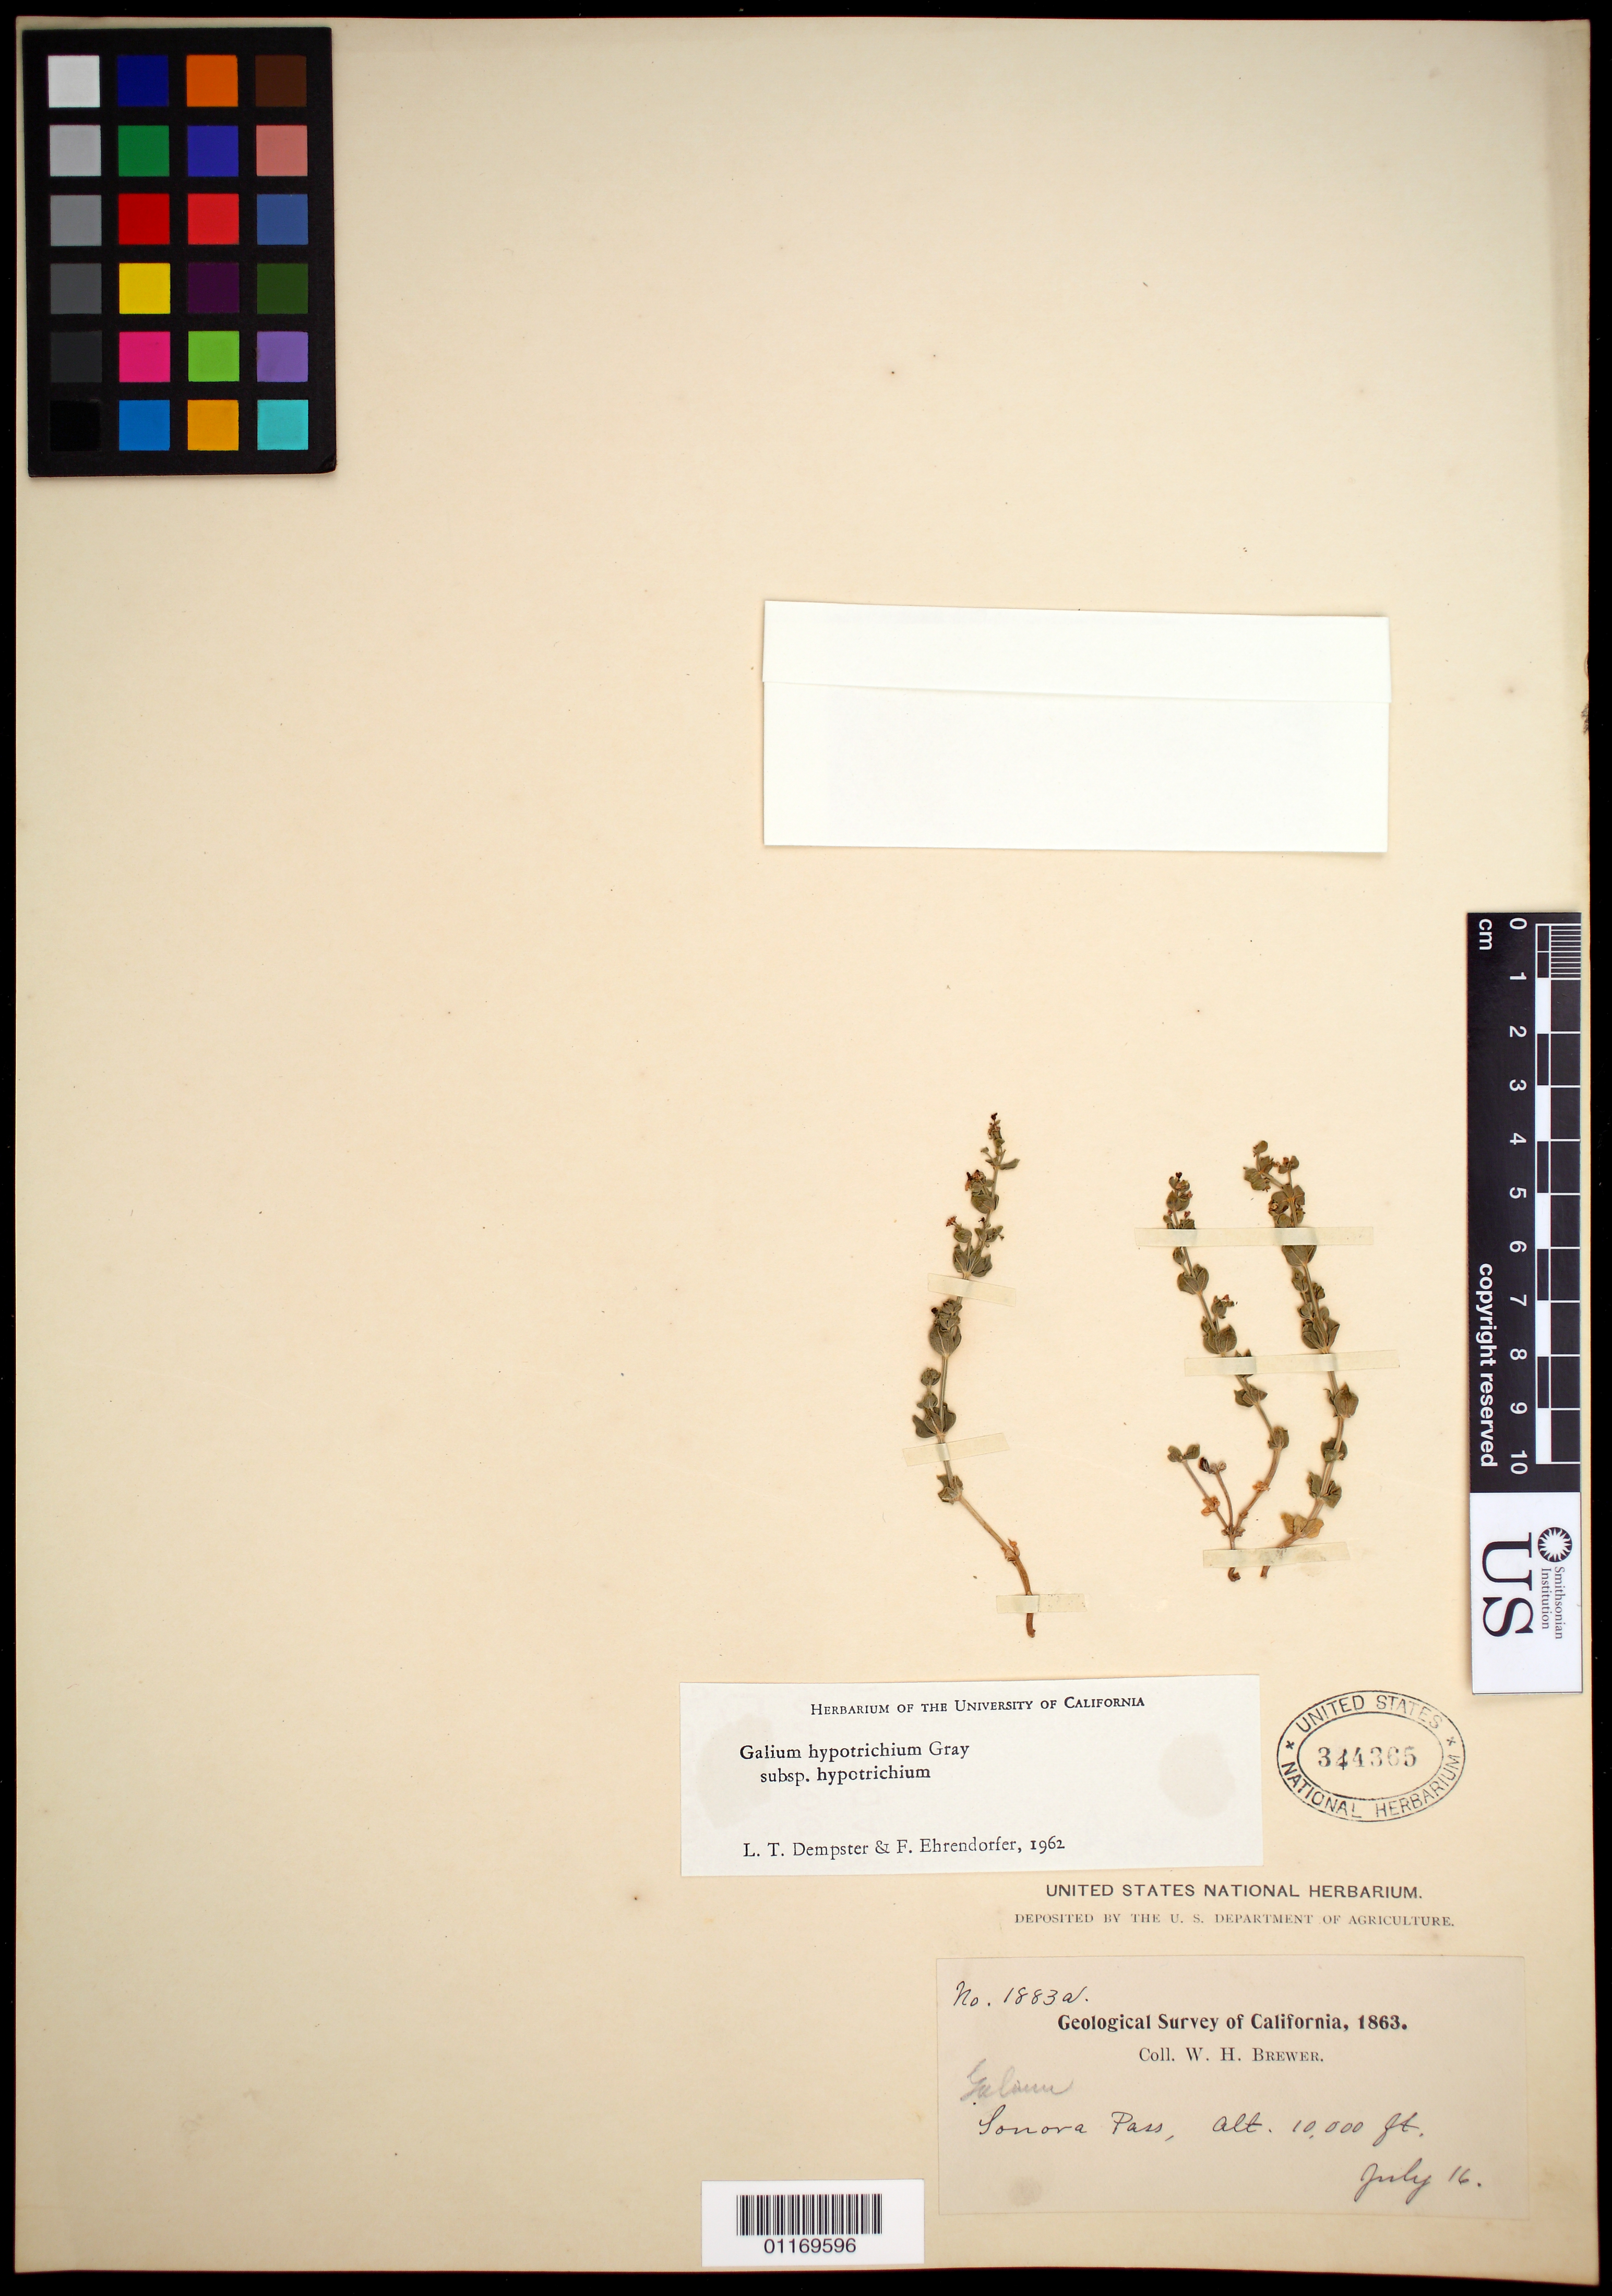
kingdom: Plantae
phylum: Tracheophyta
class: Magnoliopsida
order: Gentianales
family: Rubiaceae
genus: Galium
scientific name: Galium hypotrichium subsp. hypotrichium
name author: A. Gray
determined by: Dempster, L. T.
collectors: W. H. Brewer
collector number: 1883a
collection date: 1863-07-16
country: United States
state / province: California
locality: Sonora Pass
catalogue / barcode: US 344365